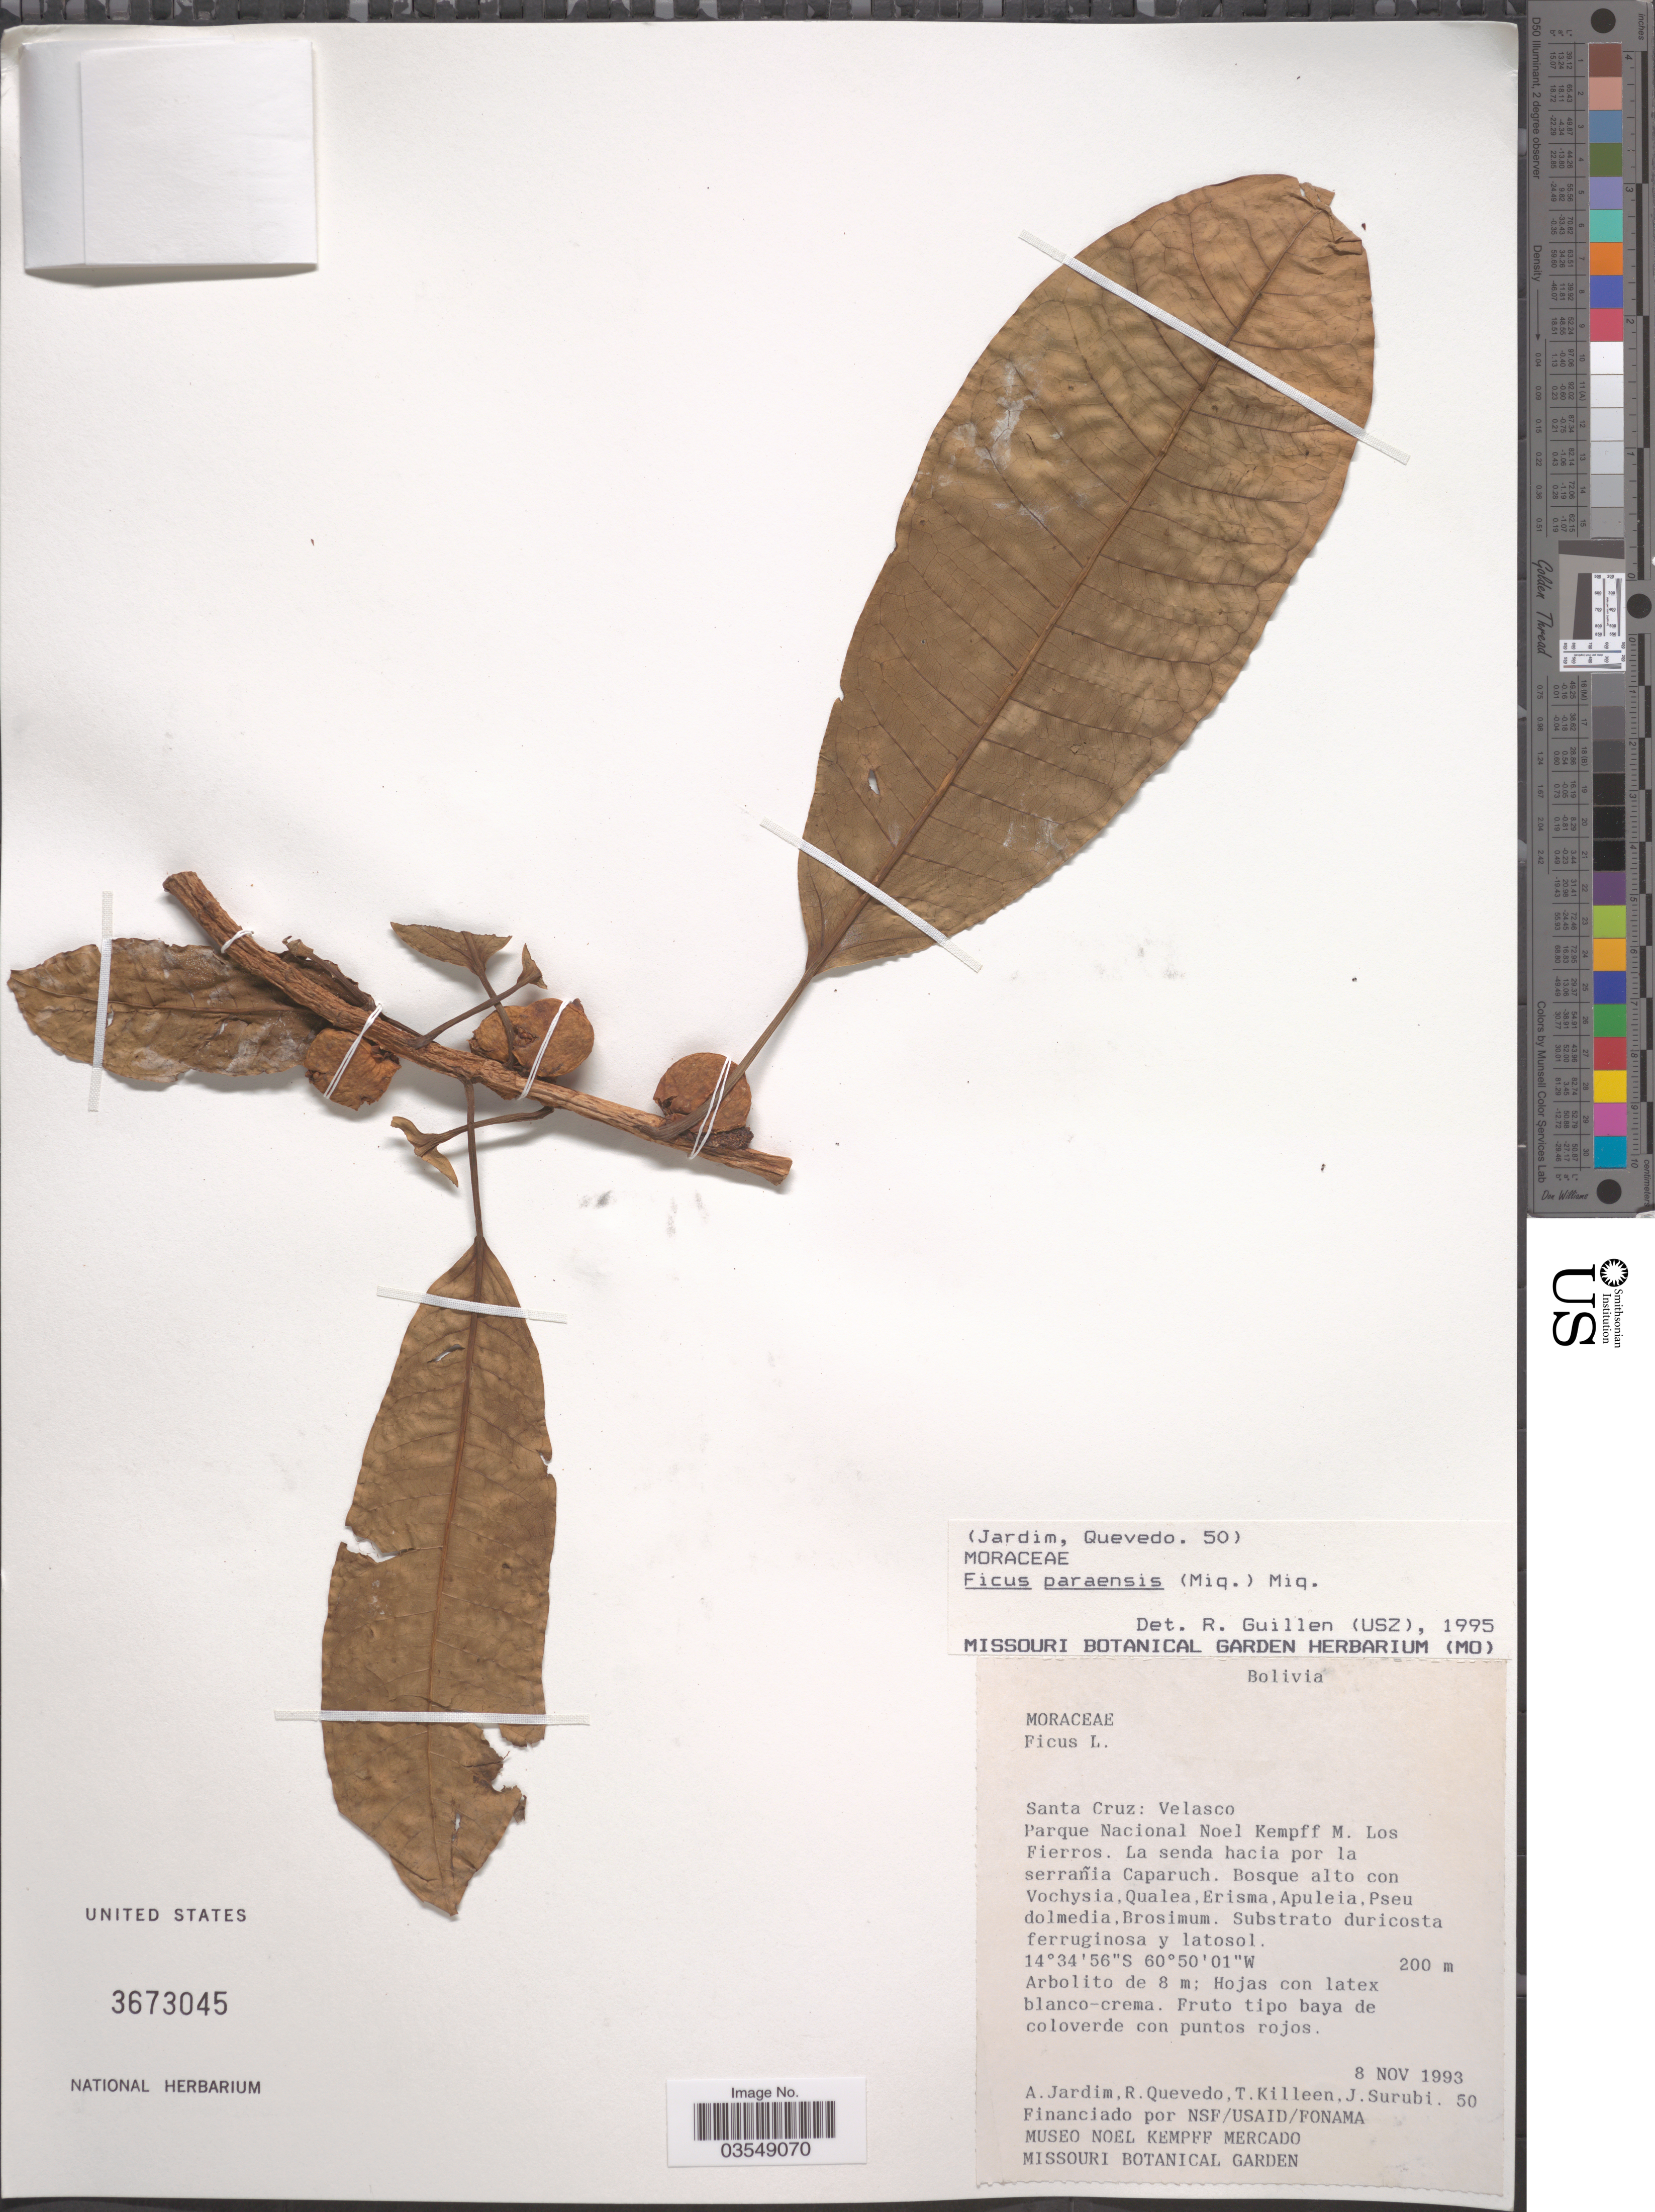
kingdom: Plantae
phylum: Tracheophyta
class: Magnoliopsida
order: Rosales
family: Moraceae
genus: Ficus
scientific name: Ficus paraensis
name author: (Miq.) Miq.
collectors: A. Jardim, R. Quevedo, T. J. Killeen & J. Surubi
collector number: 50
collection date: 1993-11-08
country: Bolivia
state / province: Santa Cruz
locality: Velasco. Parque Nacional Noel Kempff M. Los Fierros. La senda hacia por la serrañia Caparuch.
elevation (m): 200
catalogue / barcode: US 3673045